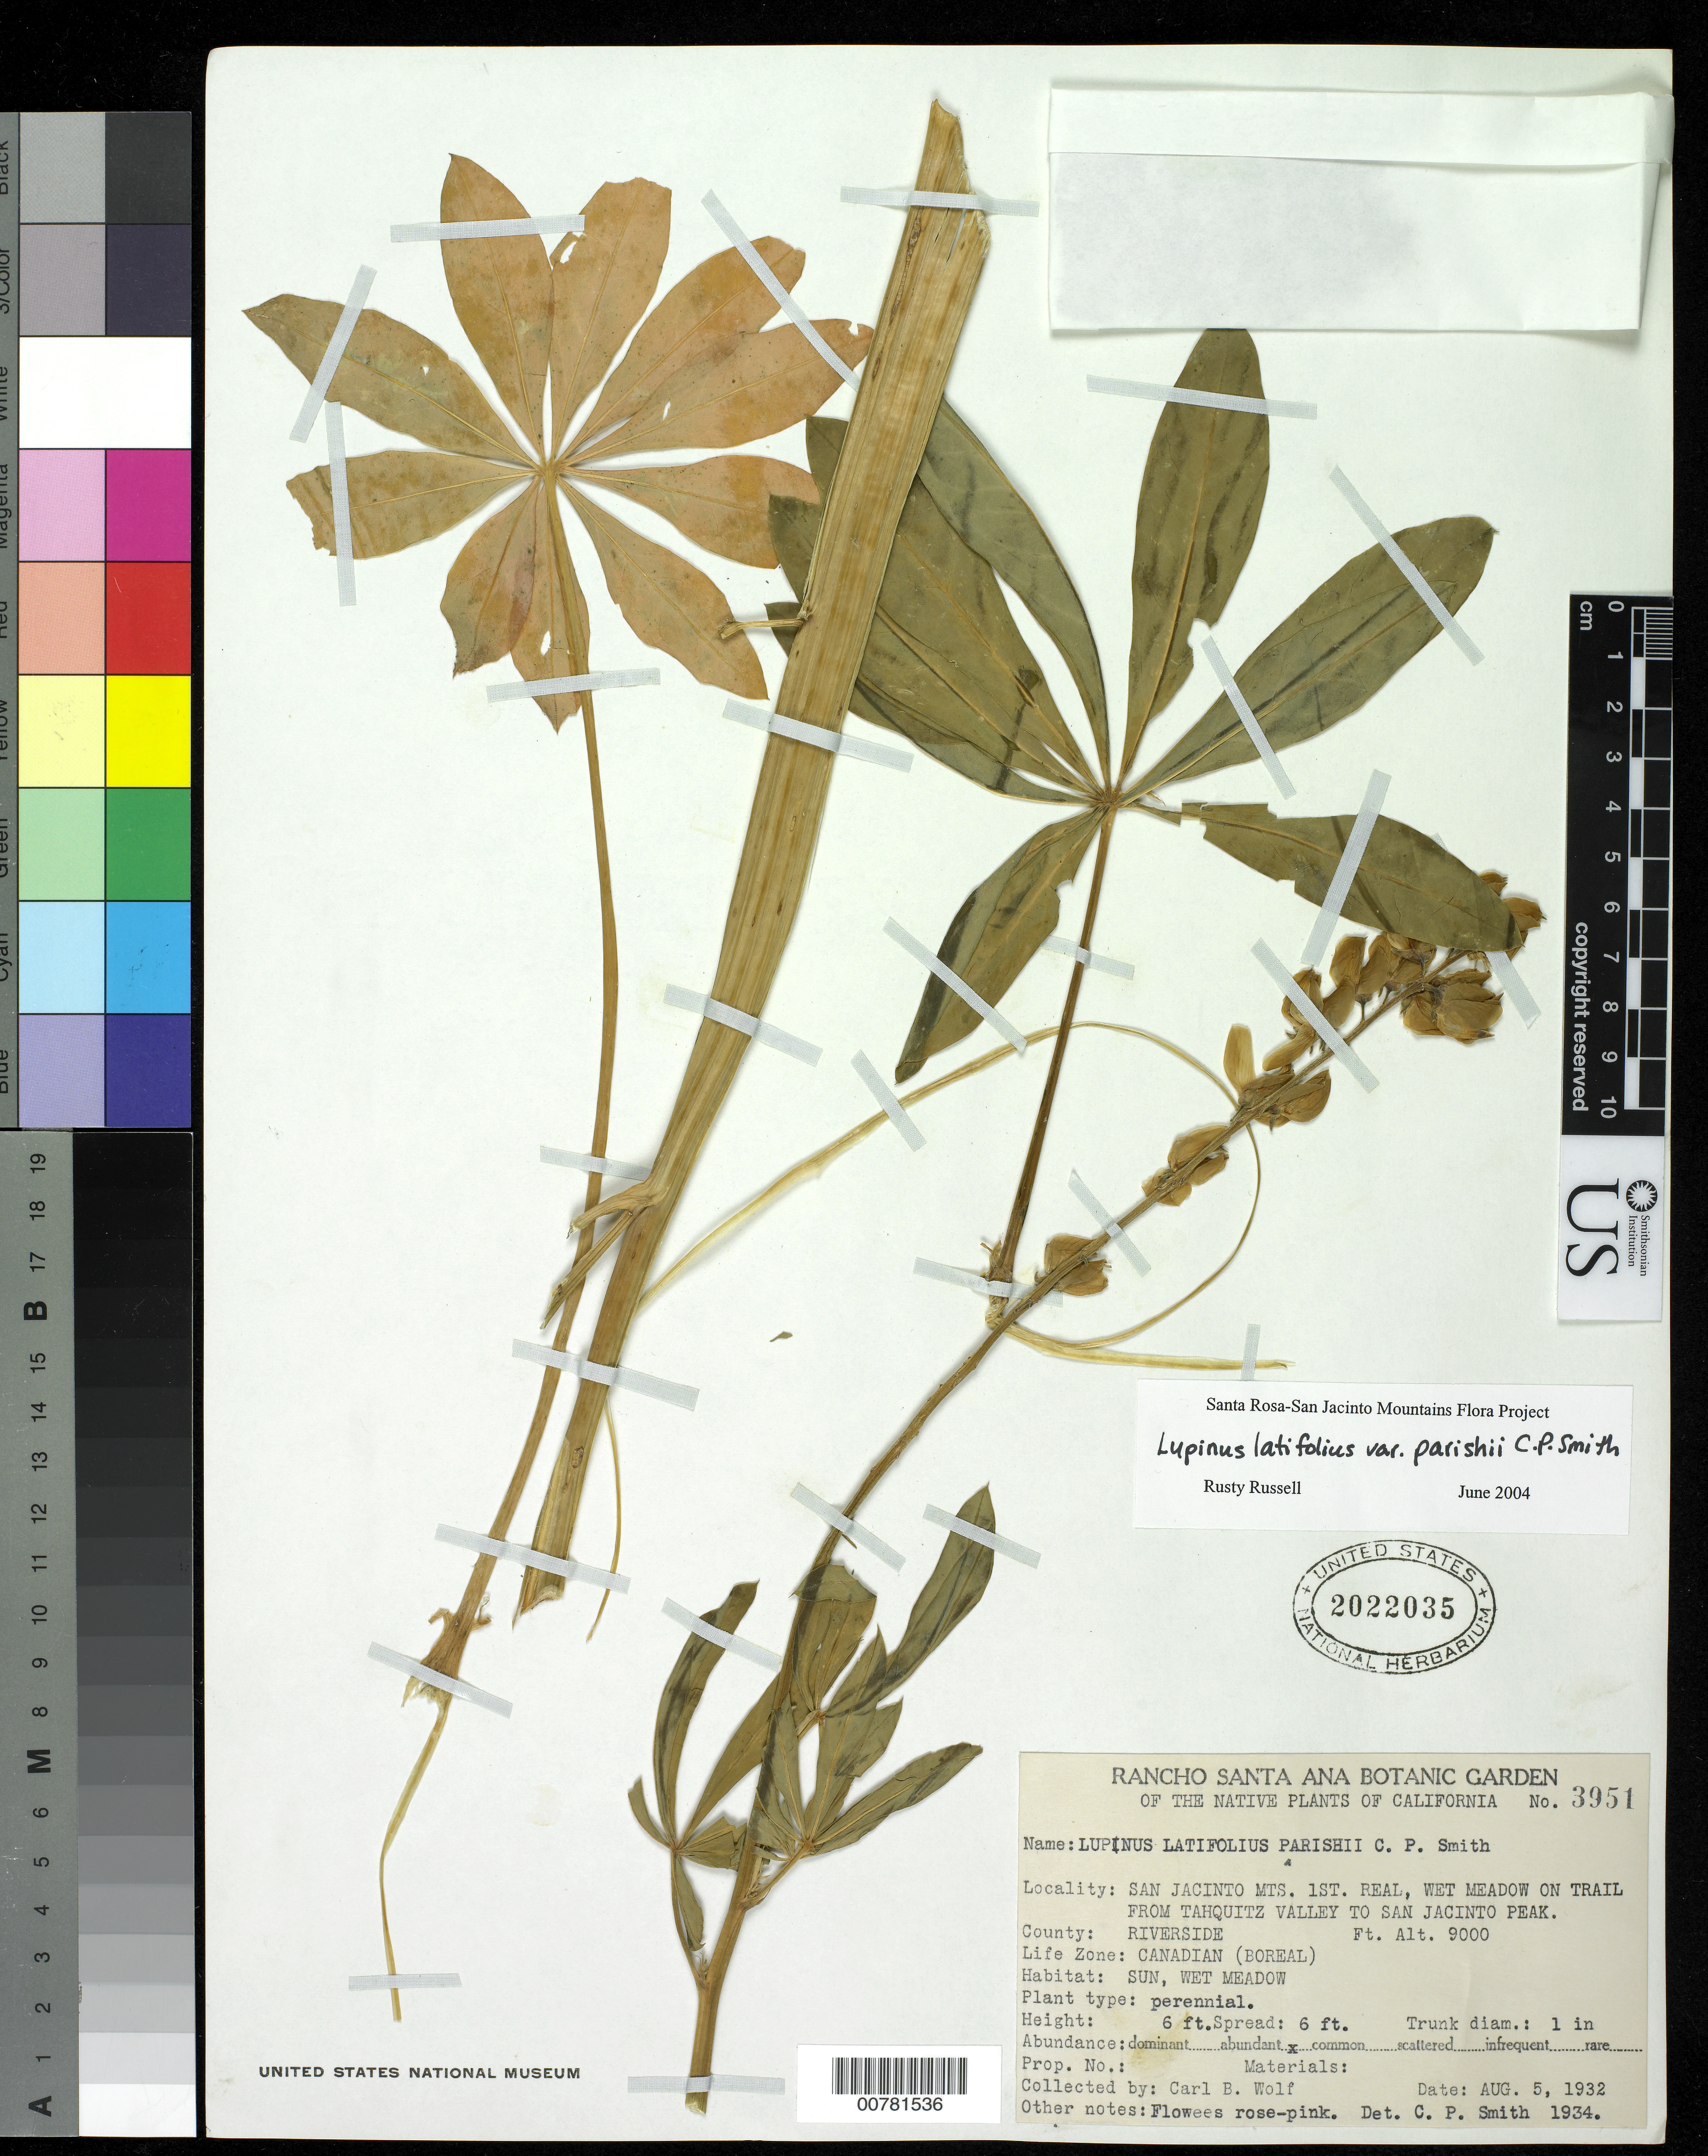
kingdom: Plantae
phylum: Tracheophyta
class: Magnoliopsida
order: Fabales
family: Fabaceae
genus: Lupinus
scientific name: Lupinus latifolius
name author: Lindl. ex J. Agardh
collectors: C. B. Wolf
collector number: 3951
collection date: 1932-08-05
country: United States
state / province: California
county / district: Riverside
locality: The Native of California, San Jacinto Mts. 1st Real, Wet meadow on trail from Tahquitz Valley to San Jacinto Peak, Riverside, Life Zone: Canadian (boreal)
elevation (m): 2743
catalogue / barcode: US 2022035